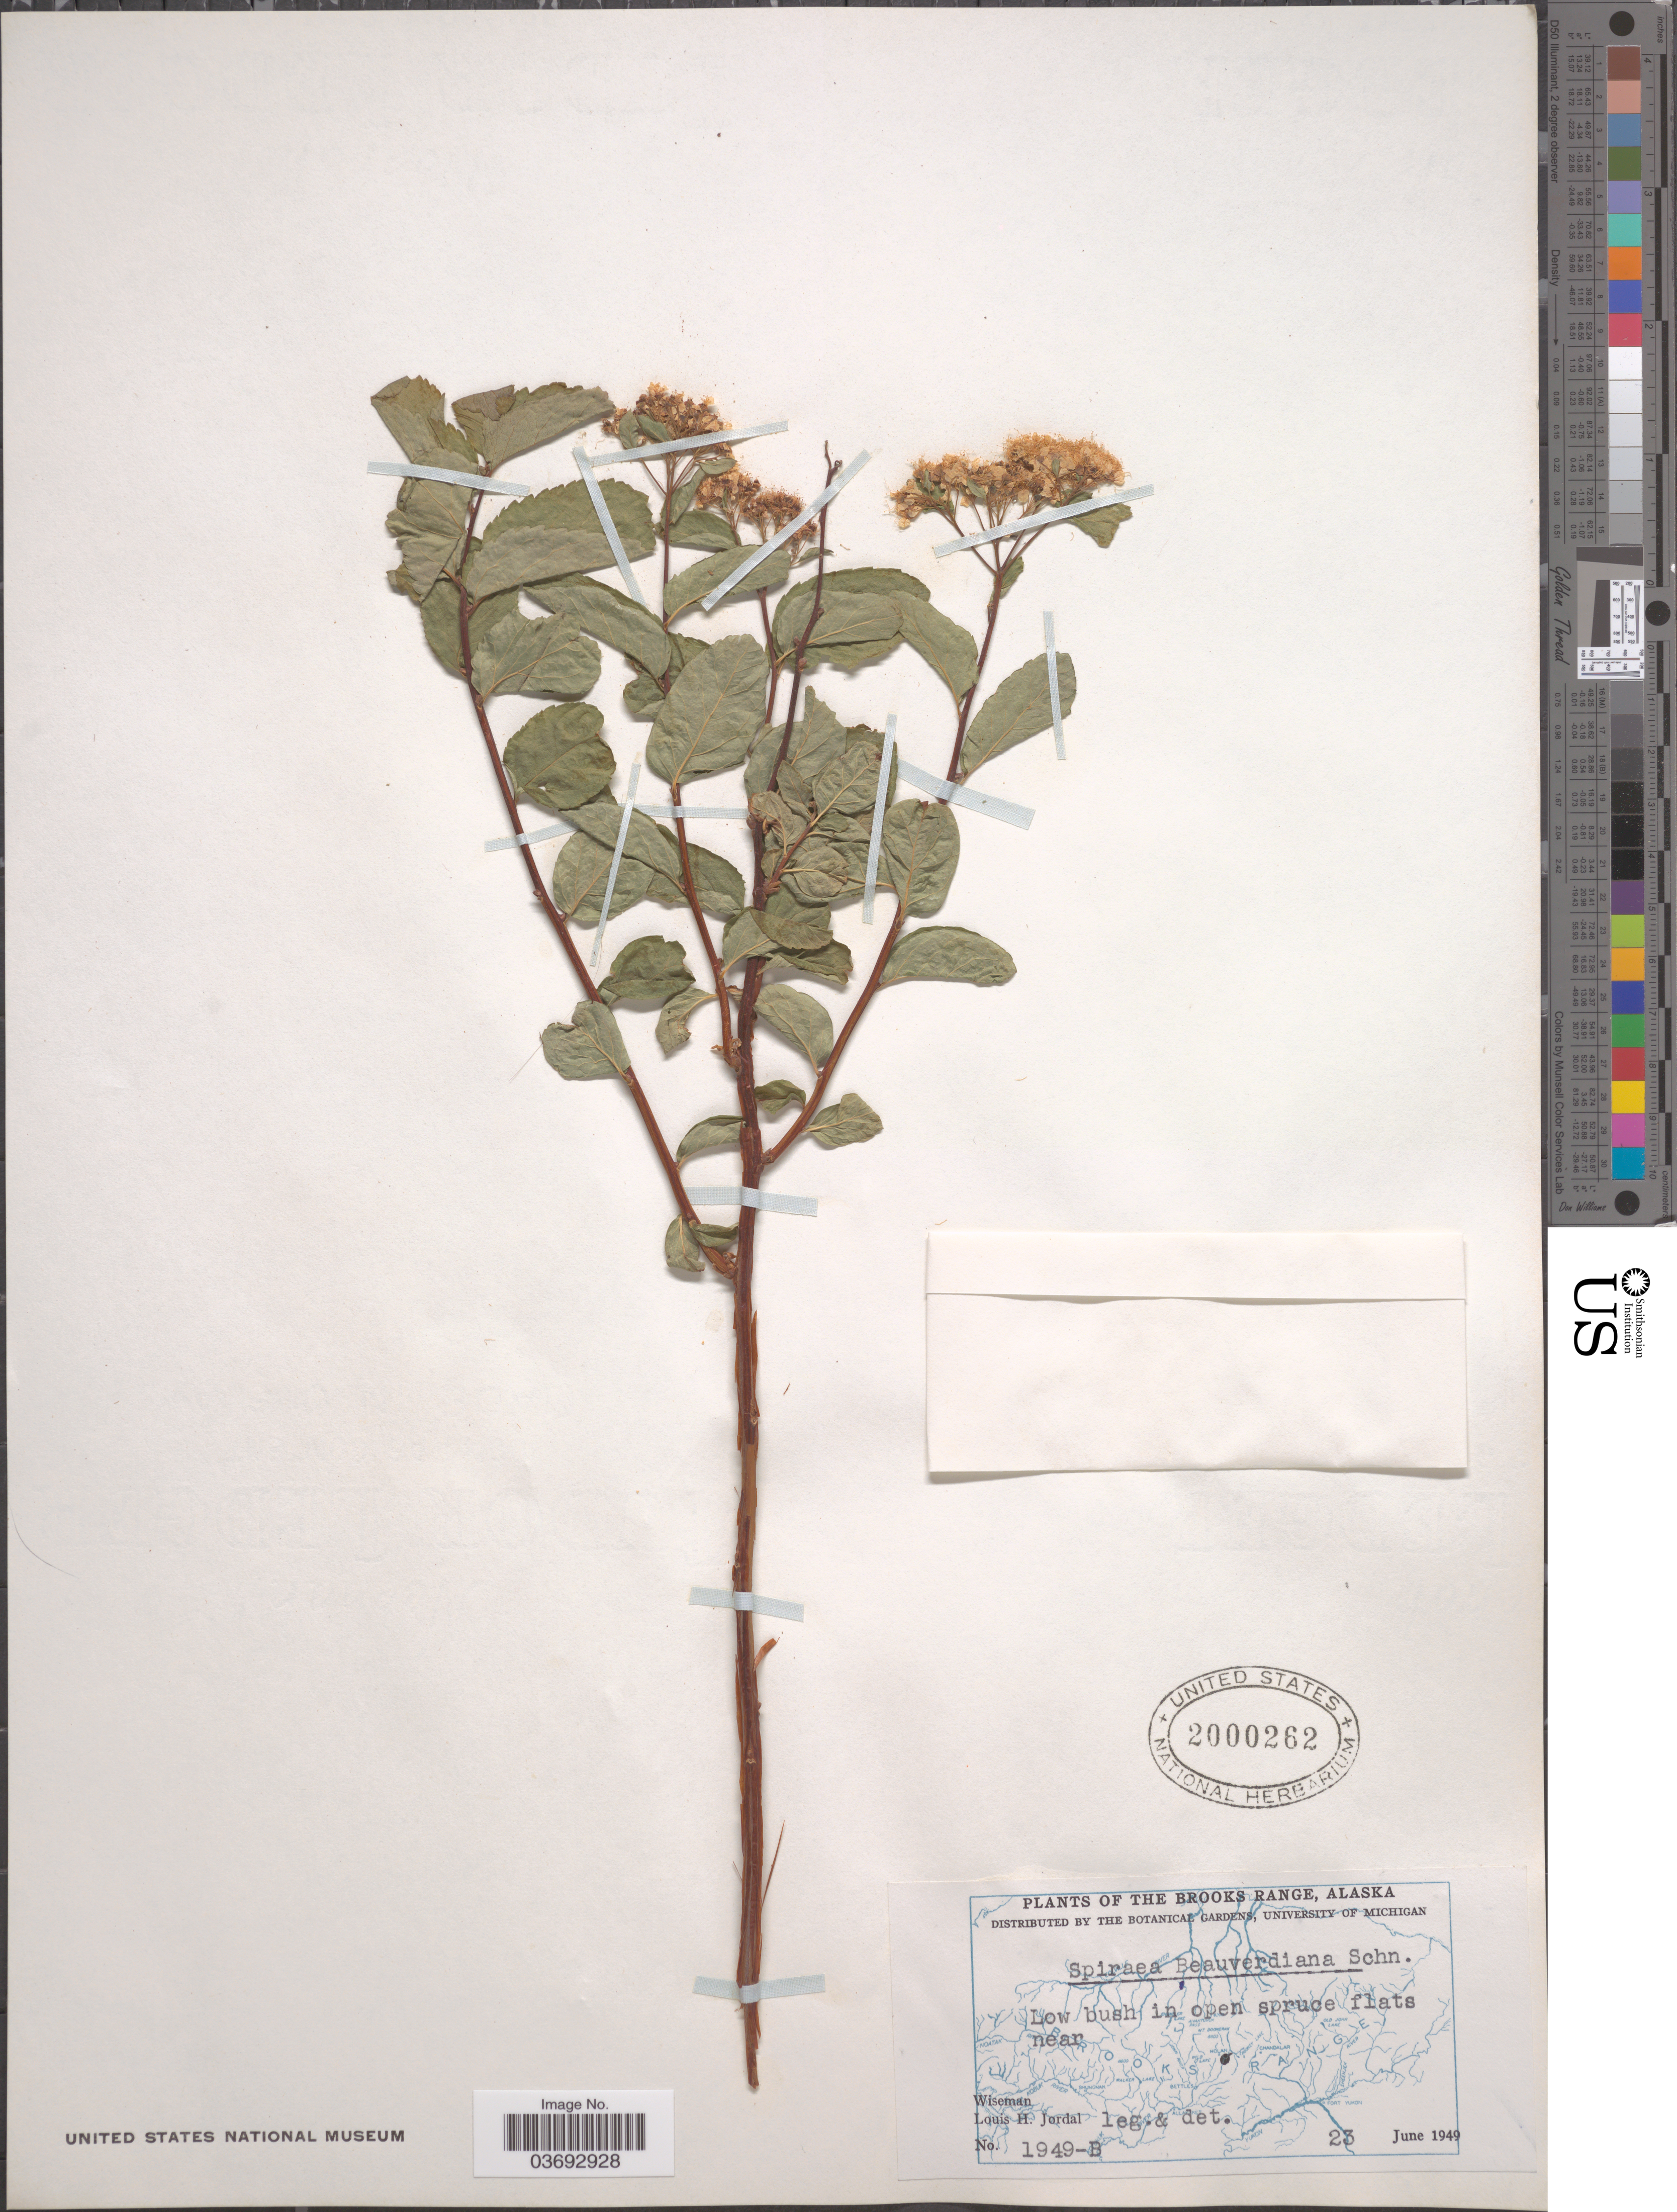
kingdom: Plantae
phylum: Tracheophyta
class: Magnoliopsida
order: Rosales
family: Rosaceae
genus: Spiraea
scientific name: Spiraea stevenii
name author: (C.K. Schneid.) Rydb.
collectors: L. Jordal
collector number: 1949-B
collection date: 1949-06-23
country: United States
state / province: Alaska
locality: The Brooks Range. Low bush in open spruce flats near Wiseman.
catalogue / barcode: US 2000262